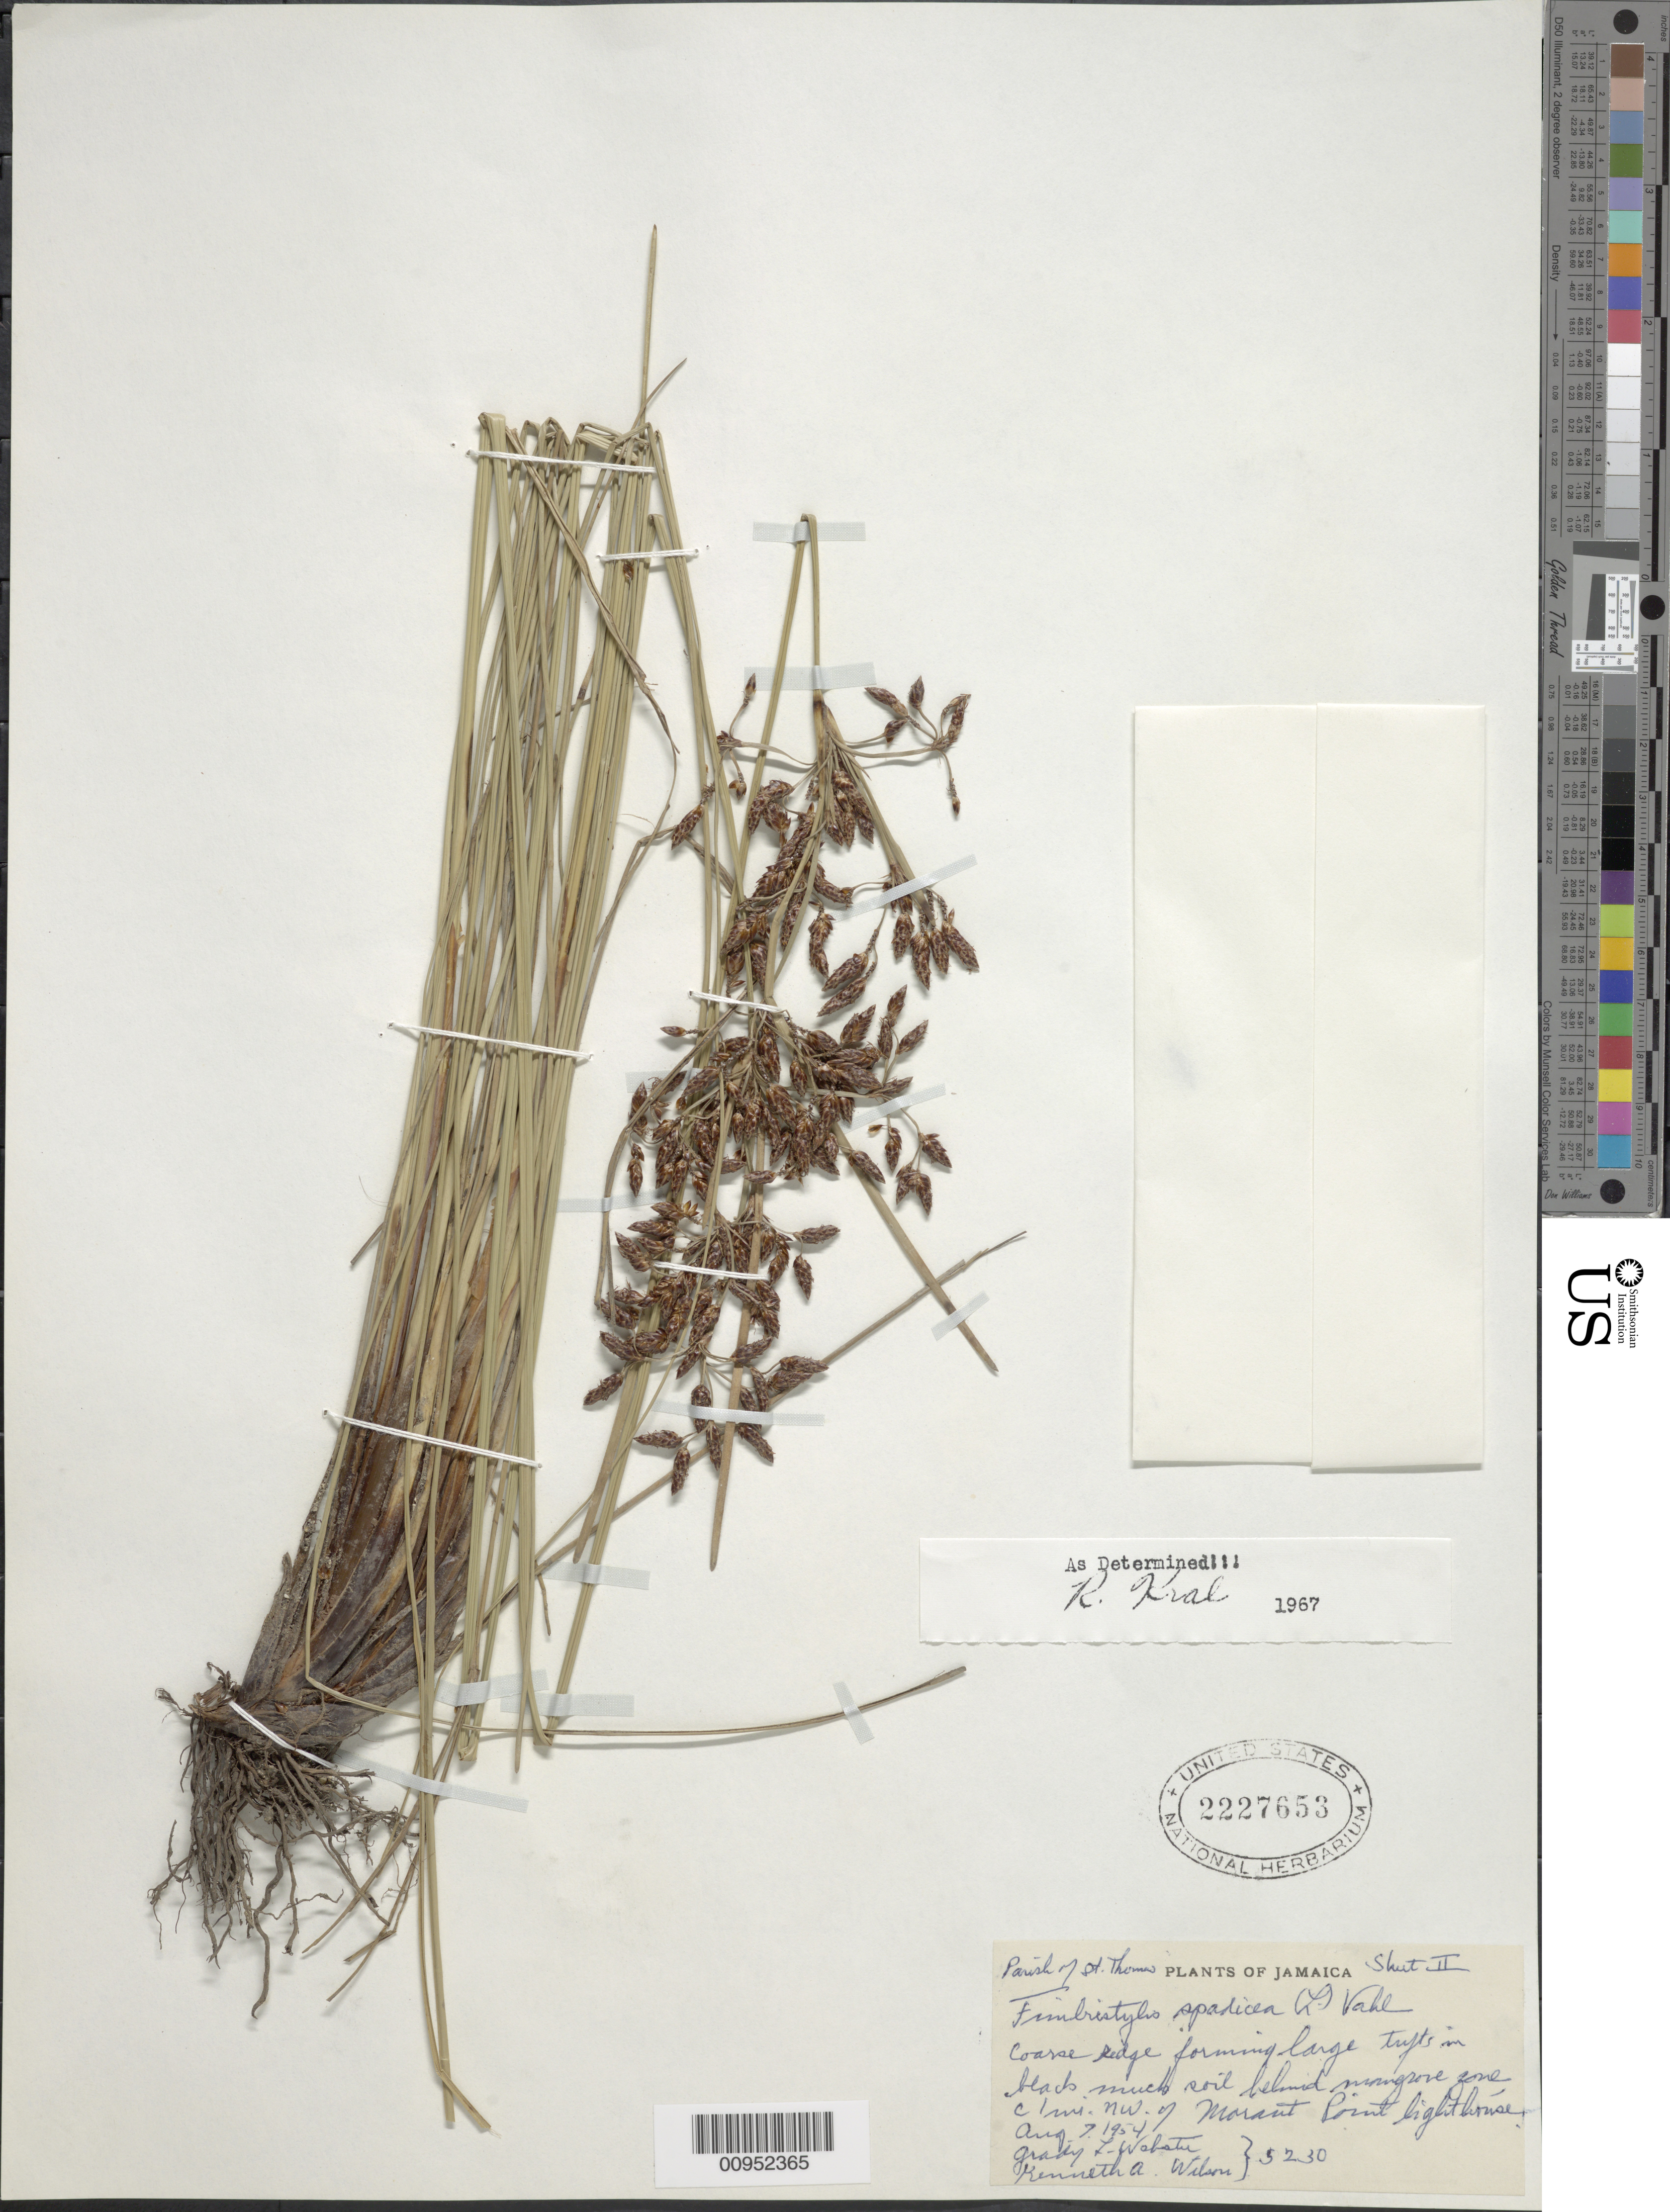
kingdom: Plantae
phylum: Tracheophyta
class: Liliopsida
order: Poales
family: Cyperaceae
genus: Fimbristylis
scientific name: Fimbristylis spadicea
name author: (L.) Vahl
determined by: Kral, Robert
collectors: G. L. Webster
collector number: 5230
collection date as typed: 07 Aug 1954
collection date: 1954-08-07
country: Jamaica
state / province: Saint Thomas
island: Jamaica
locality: Behind mangrove zone, c. 1 mile NW of Morant Point Lighthouse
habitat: In black muck soil behind mangrove zone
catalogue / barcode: US 2227653